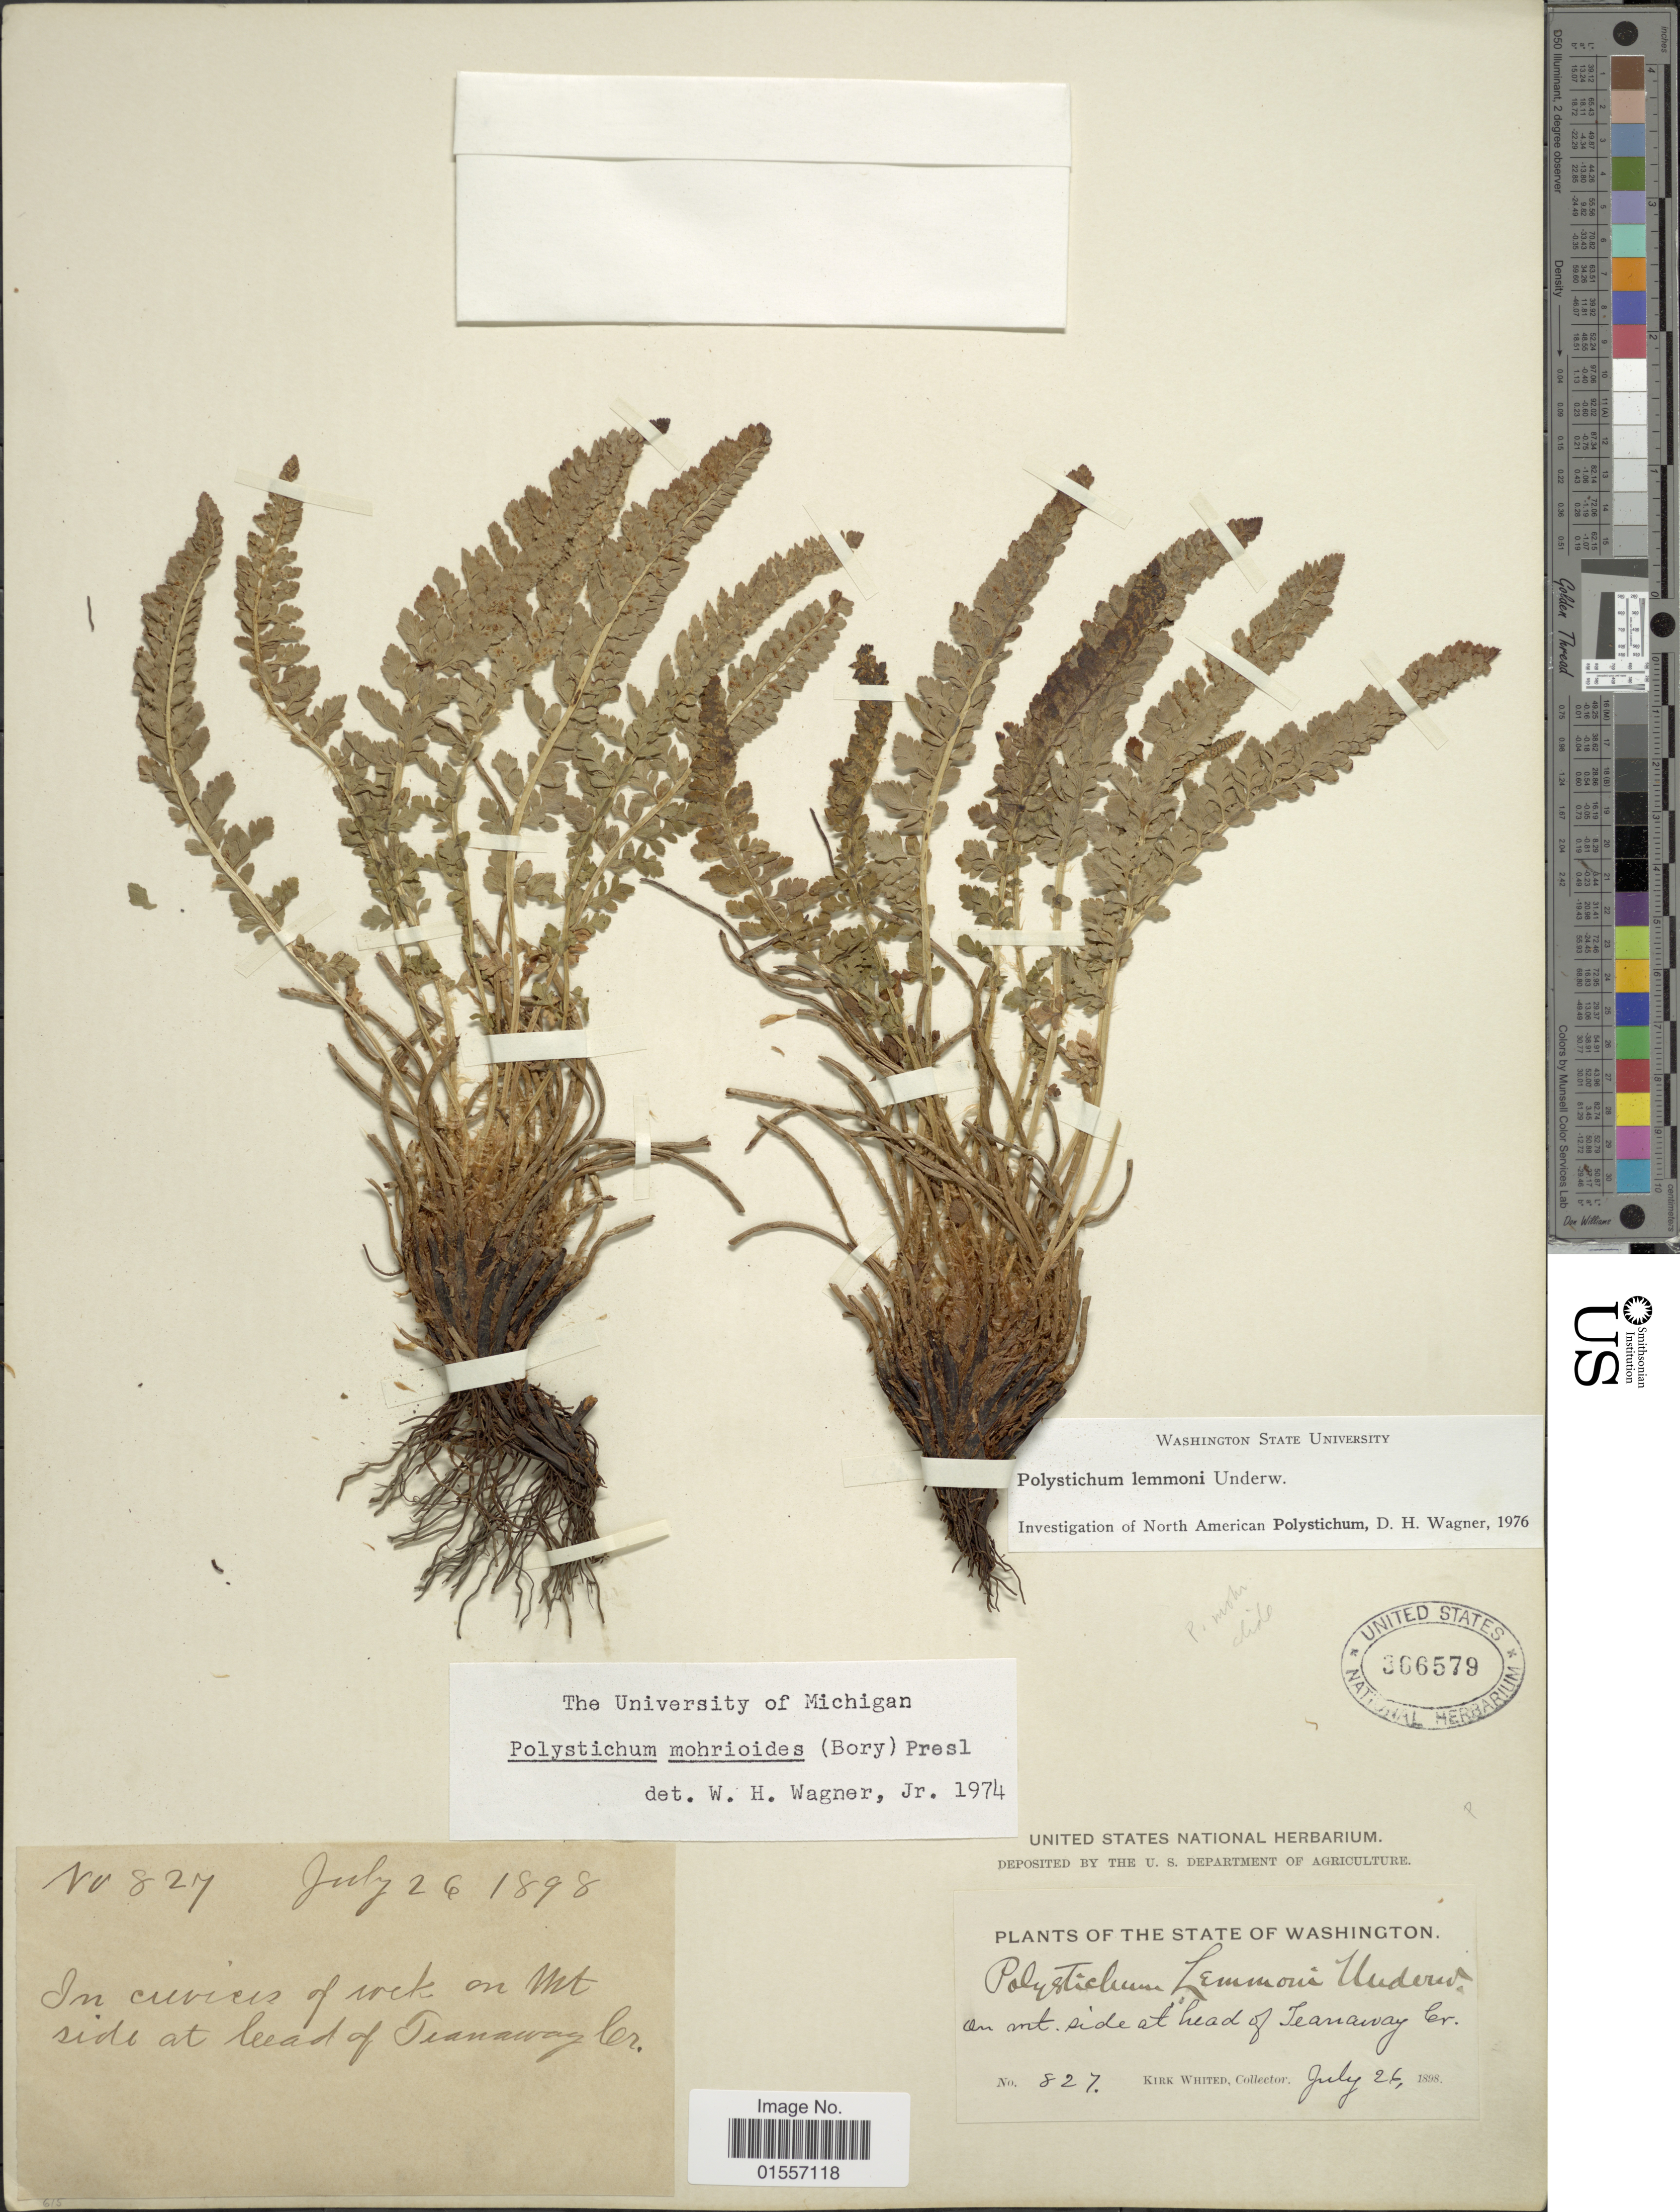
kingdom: Plantae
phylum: Tracheophyta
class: Polypodiopsida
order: Polypodiales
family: Dryopteridaceae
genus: Polystichum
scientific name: Polystichum lemmonii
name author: Underw.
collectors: K. Whited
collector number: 827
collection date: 1898-07-26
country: United States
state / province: Washington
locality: In crevices of rock on Mt side at lead of Teanaway Cr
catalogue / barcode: US 366579